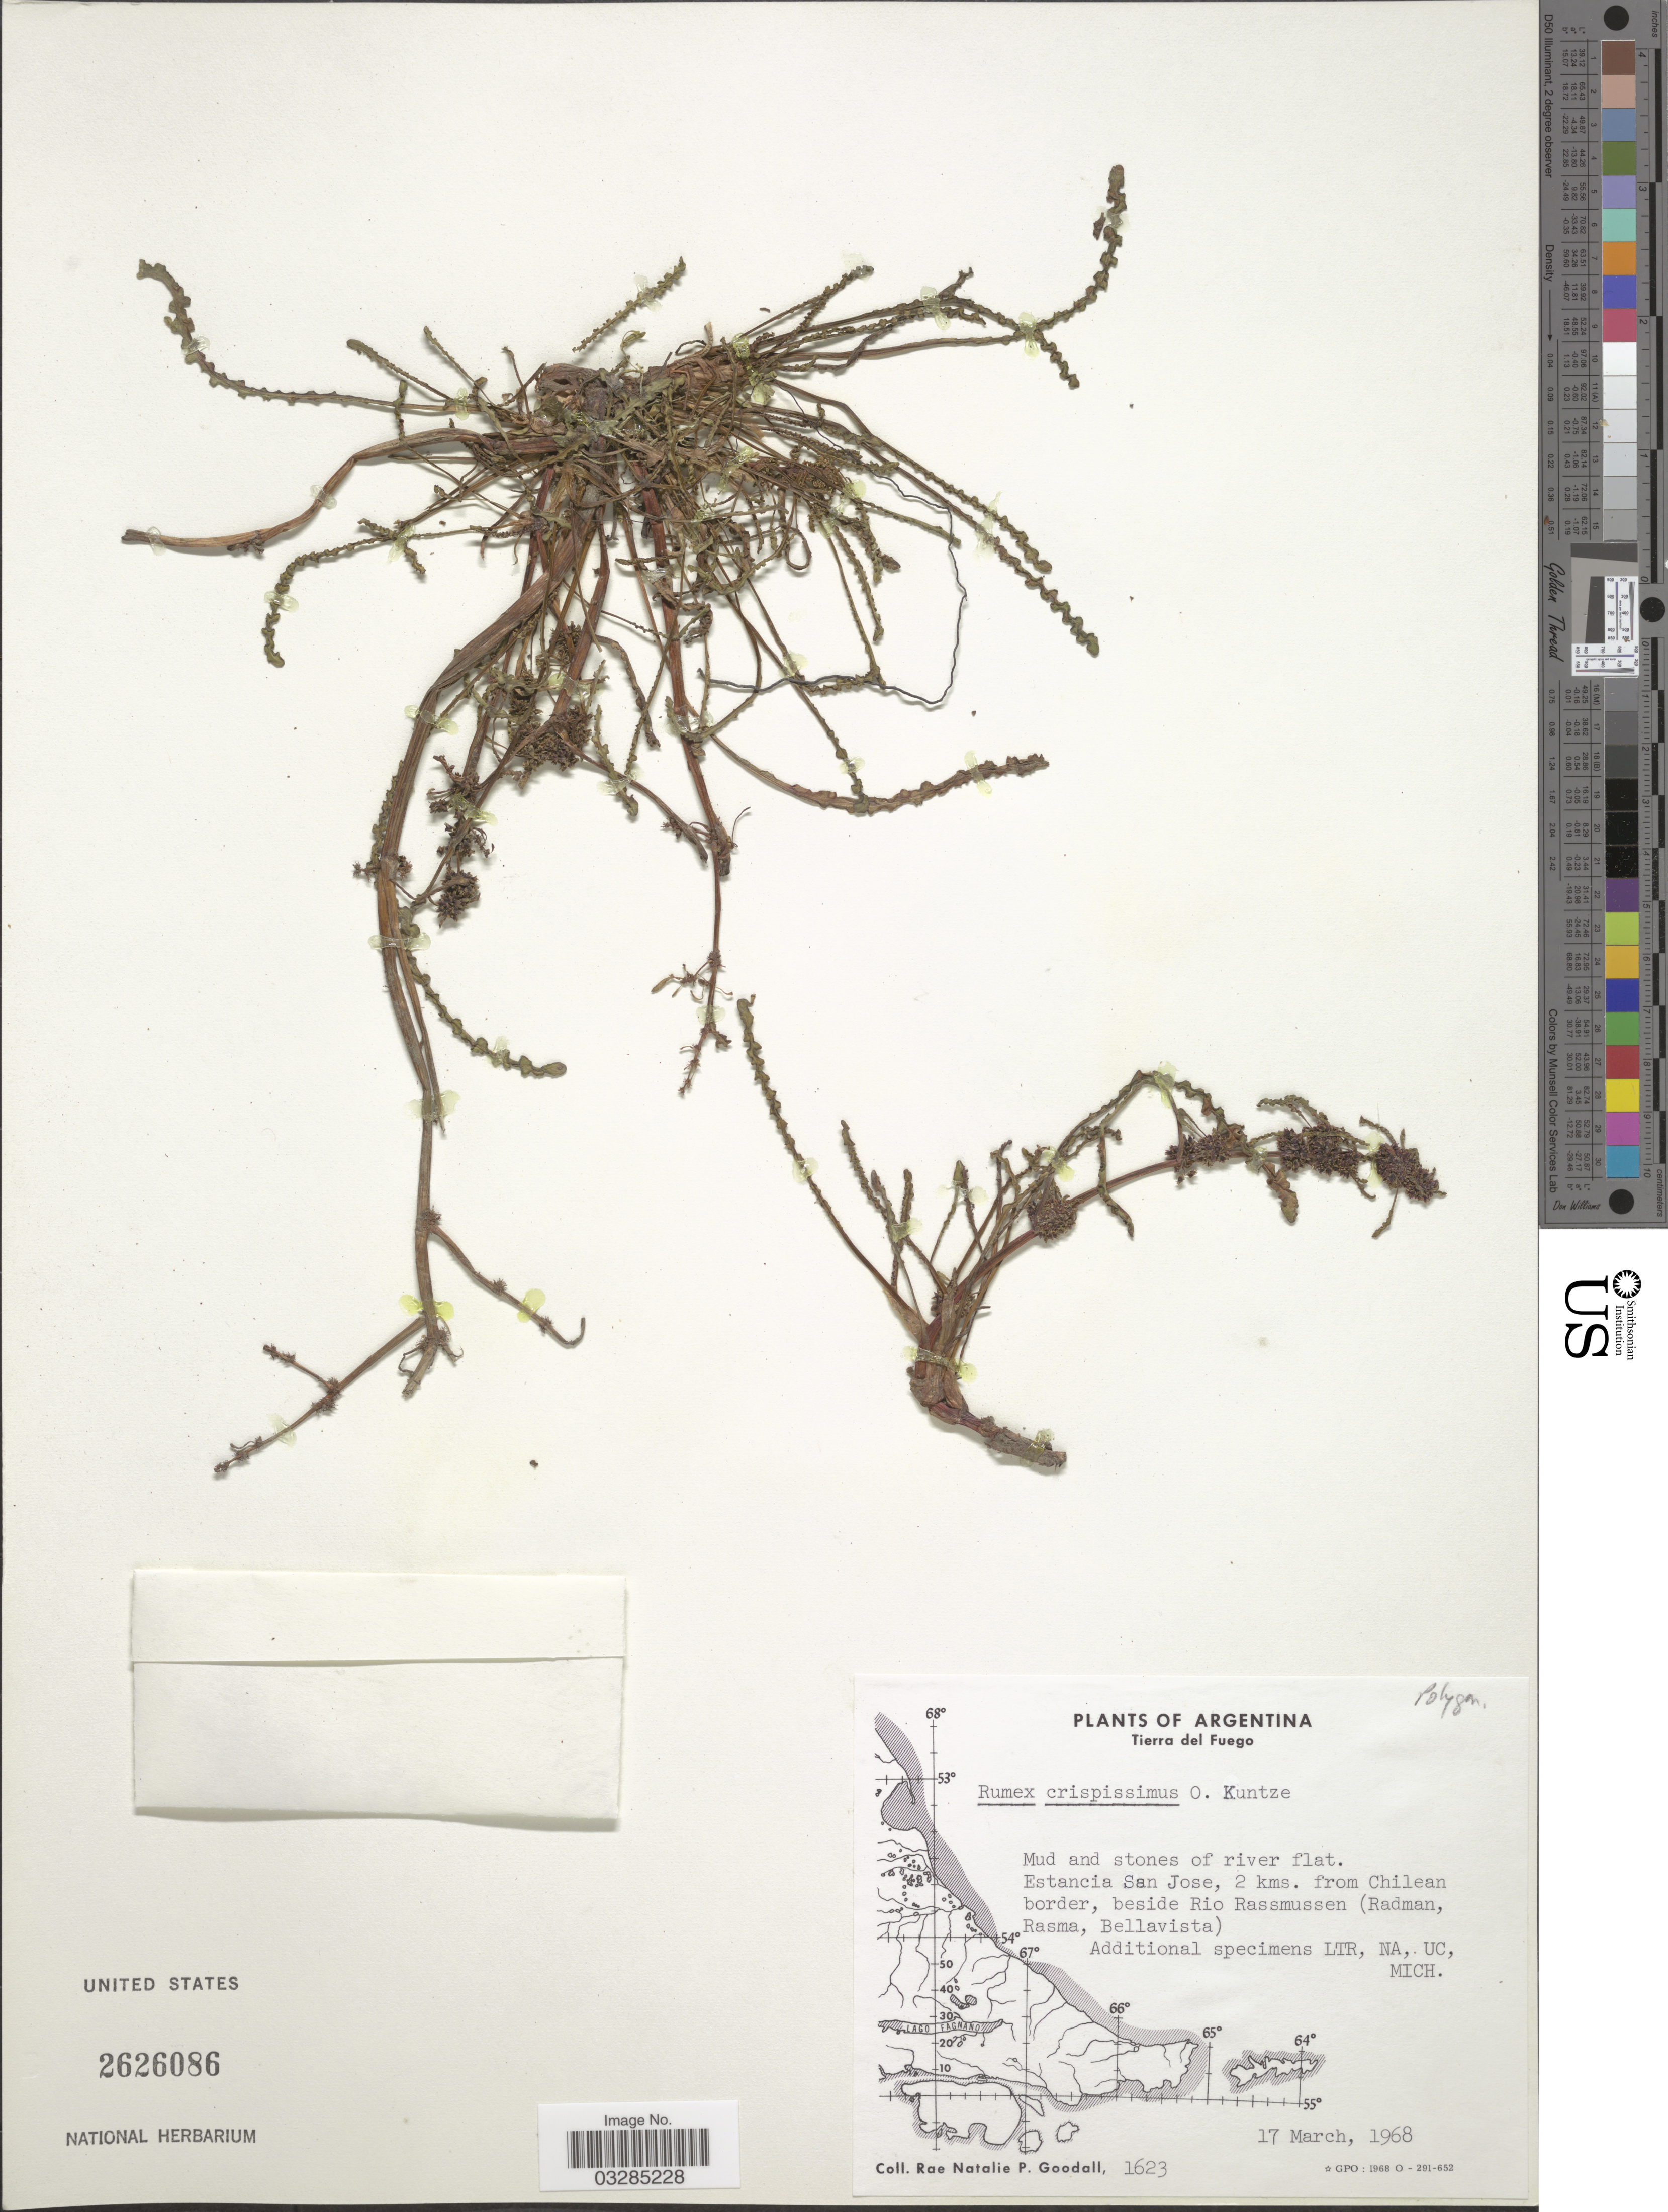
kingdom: Plantae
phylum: Tracheophyta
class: Magnoliopsida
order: Caryophyllales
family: Polygonaceae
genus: Rumex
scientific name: Rumex crispissimus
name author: Kuntze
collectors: R. Goodall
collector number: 1623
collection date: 1968-03-17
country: Argentina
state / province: Tierra del Fuego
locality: Estancia San Jose, 2 kms. from Chilean border, beside Rio Rassmussen (Radman, Rasma, Bellavista).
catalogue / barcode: US 2626086